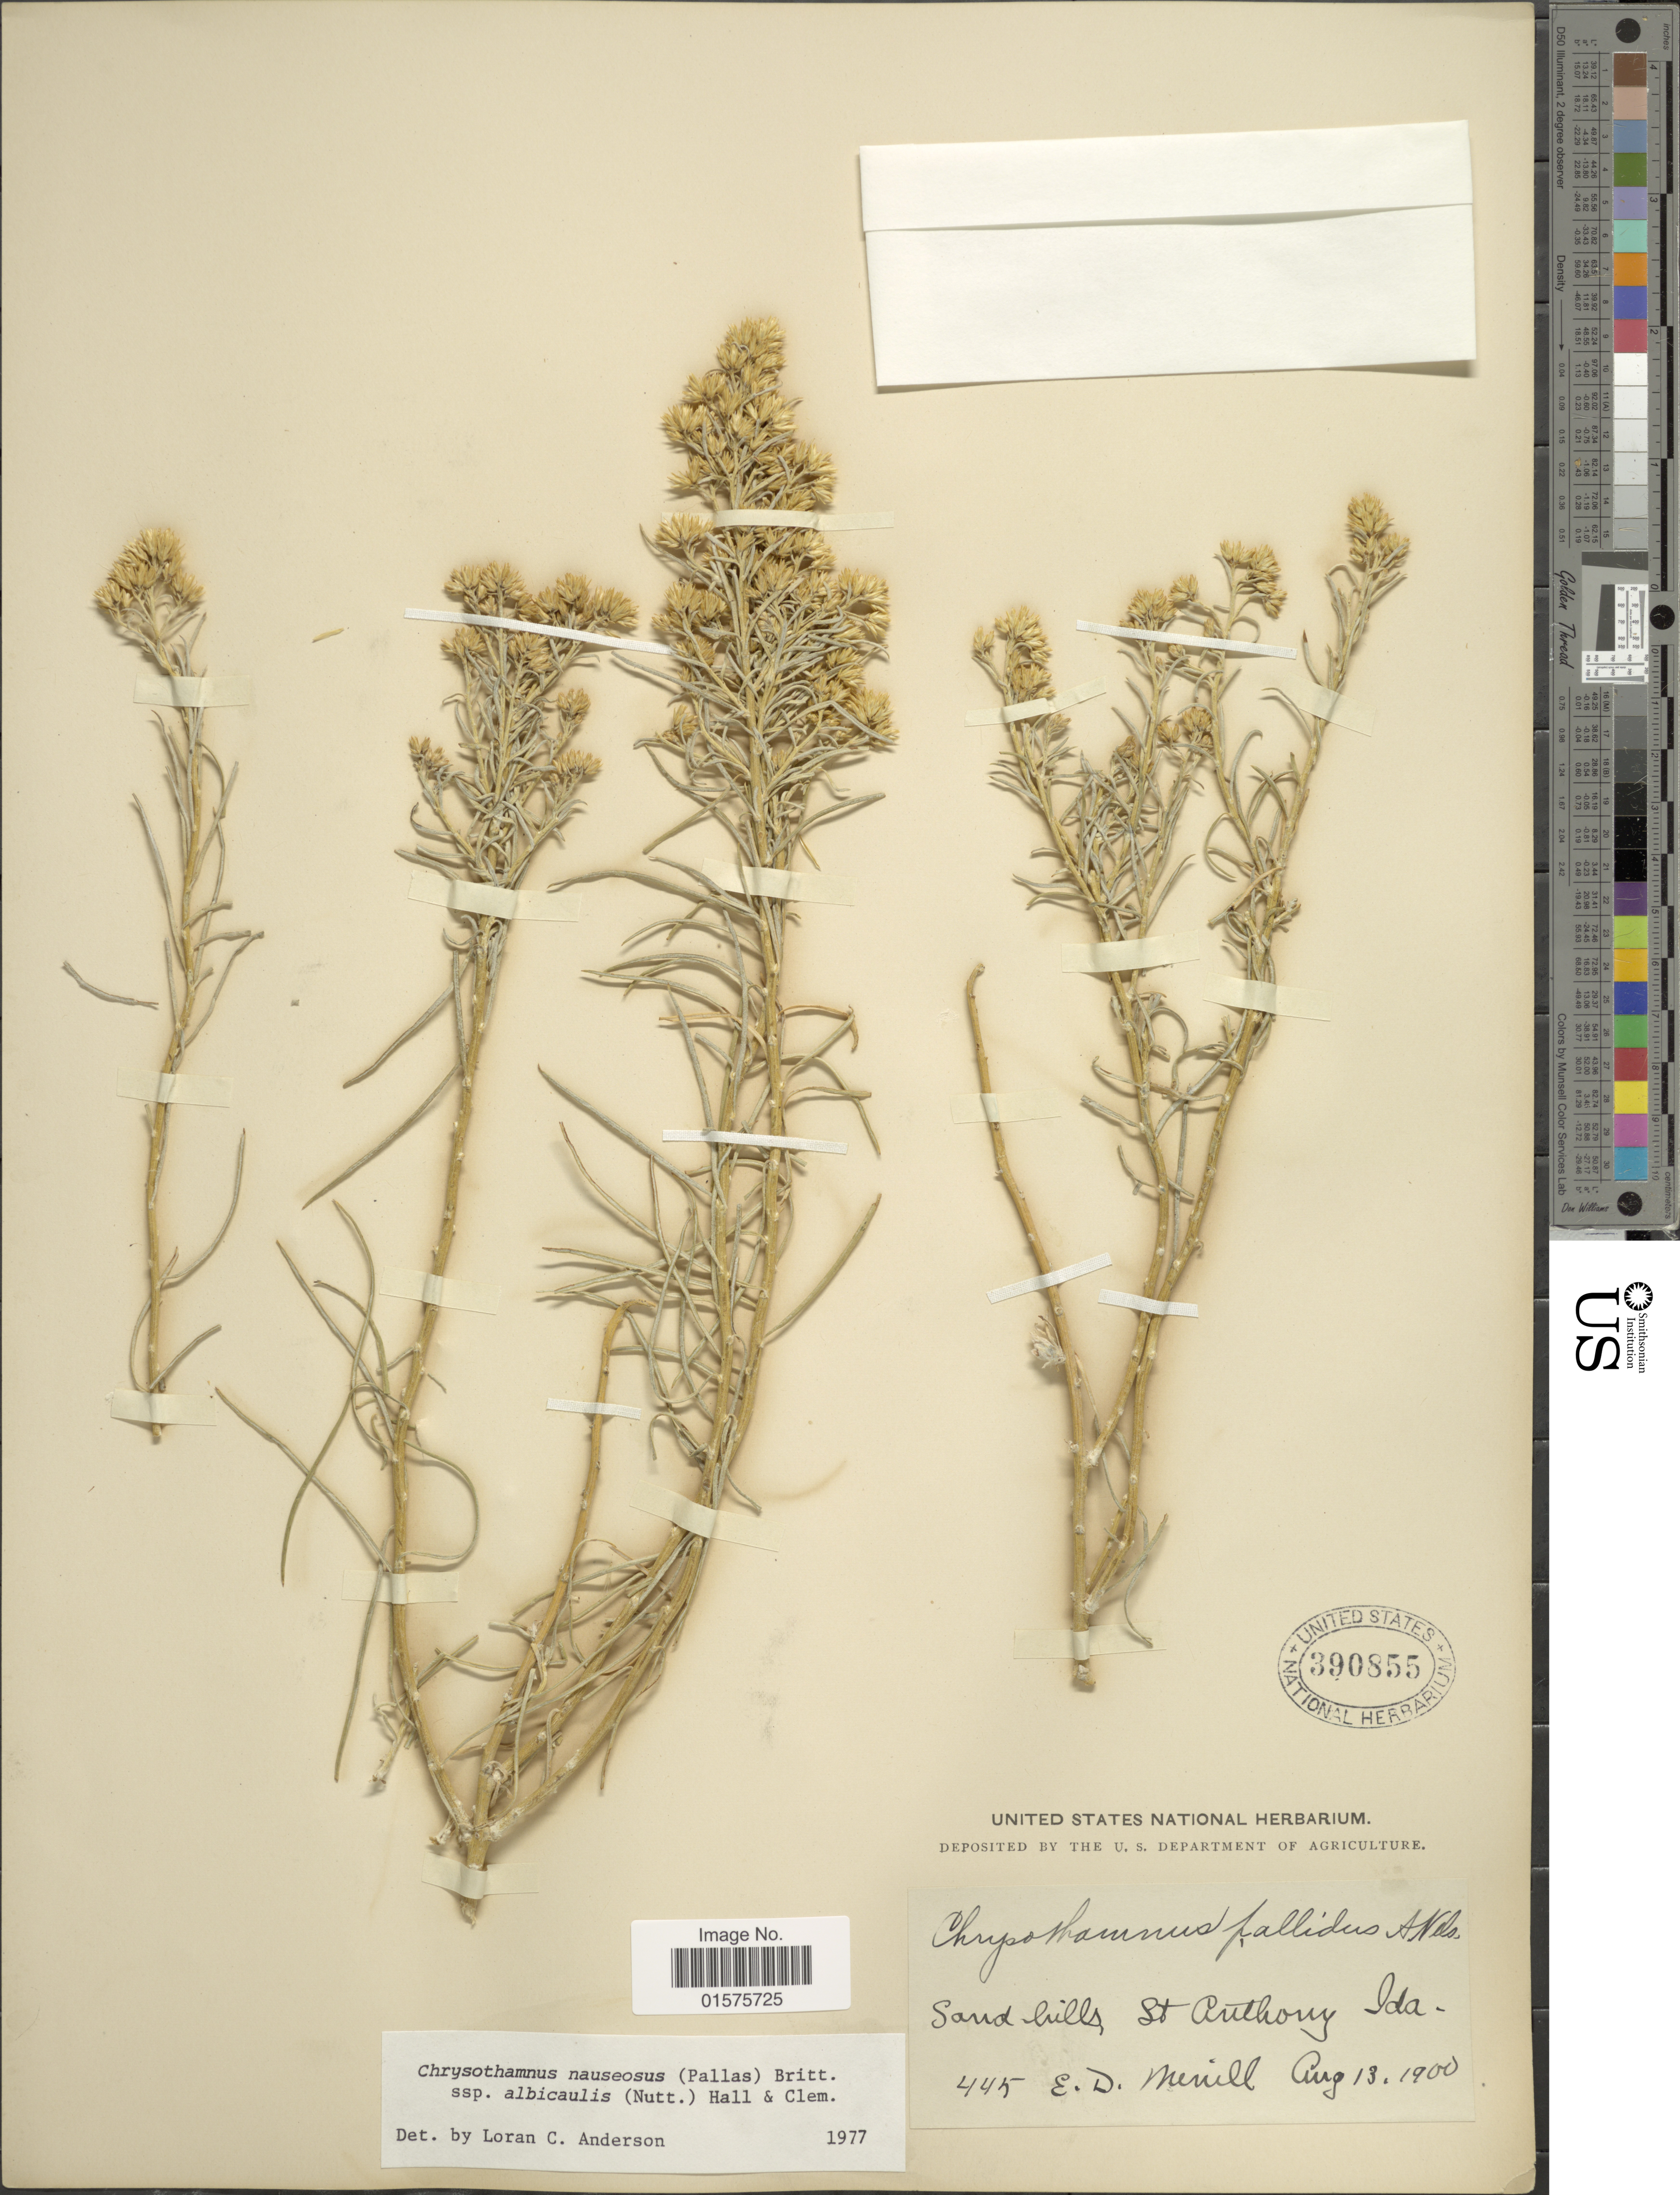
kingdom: Plantae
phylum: Tracheophyta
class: Magnoliopsida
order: Asterales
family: Asteraceae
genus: Ericameria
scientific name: Ericameria nauseosa var. speciosa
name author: (Nutt.) G.L. Nesom & G.I. Baird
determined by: Urbatsch, Lowell E., Curator (LSU), Louisiana State University (UNITED STATES)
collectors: E. D. Merrill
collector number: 445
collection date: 1900-08-13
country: United States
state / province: Idaho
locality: Sound hills, St Anthony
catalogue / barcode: US 390855